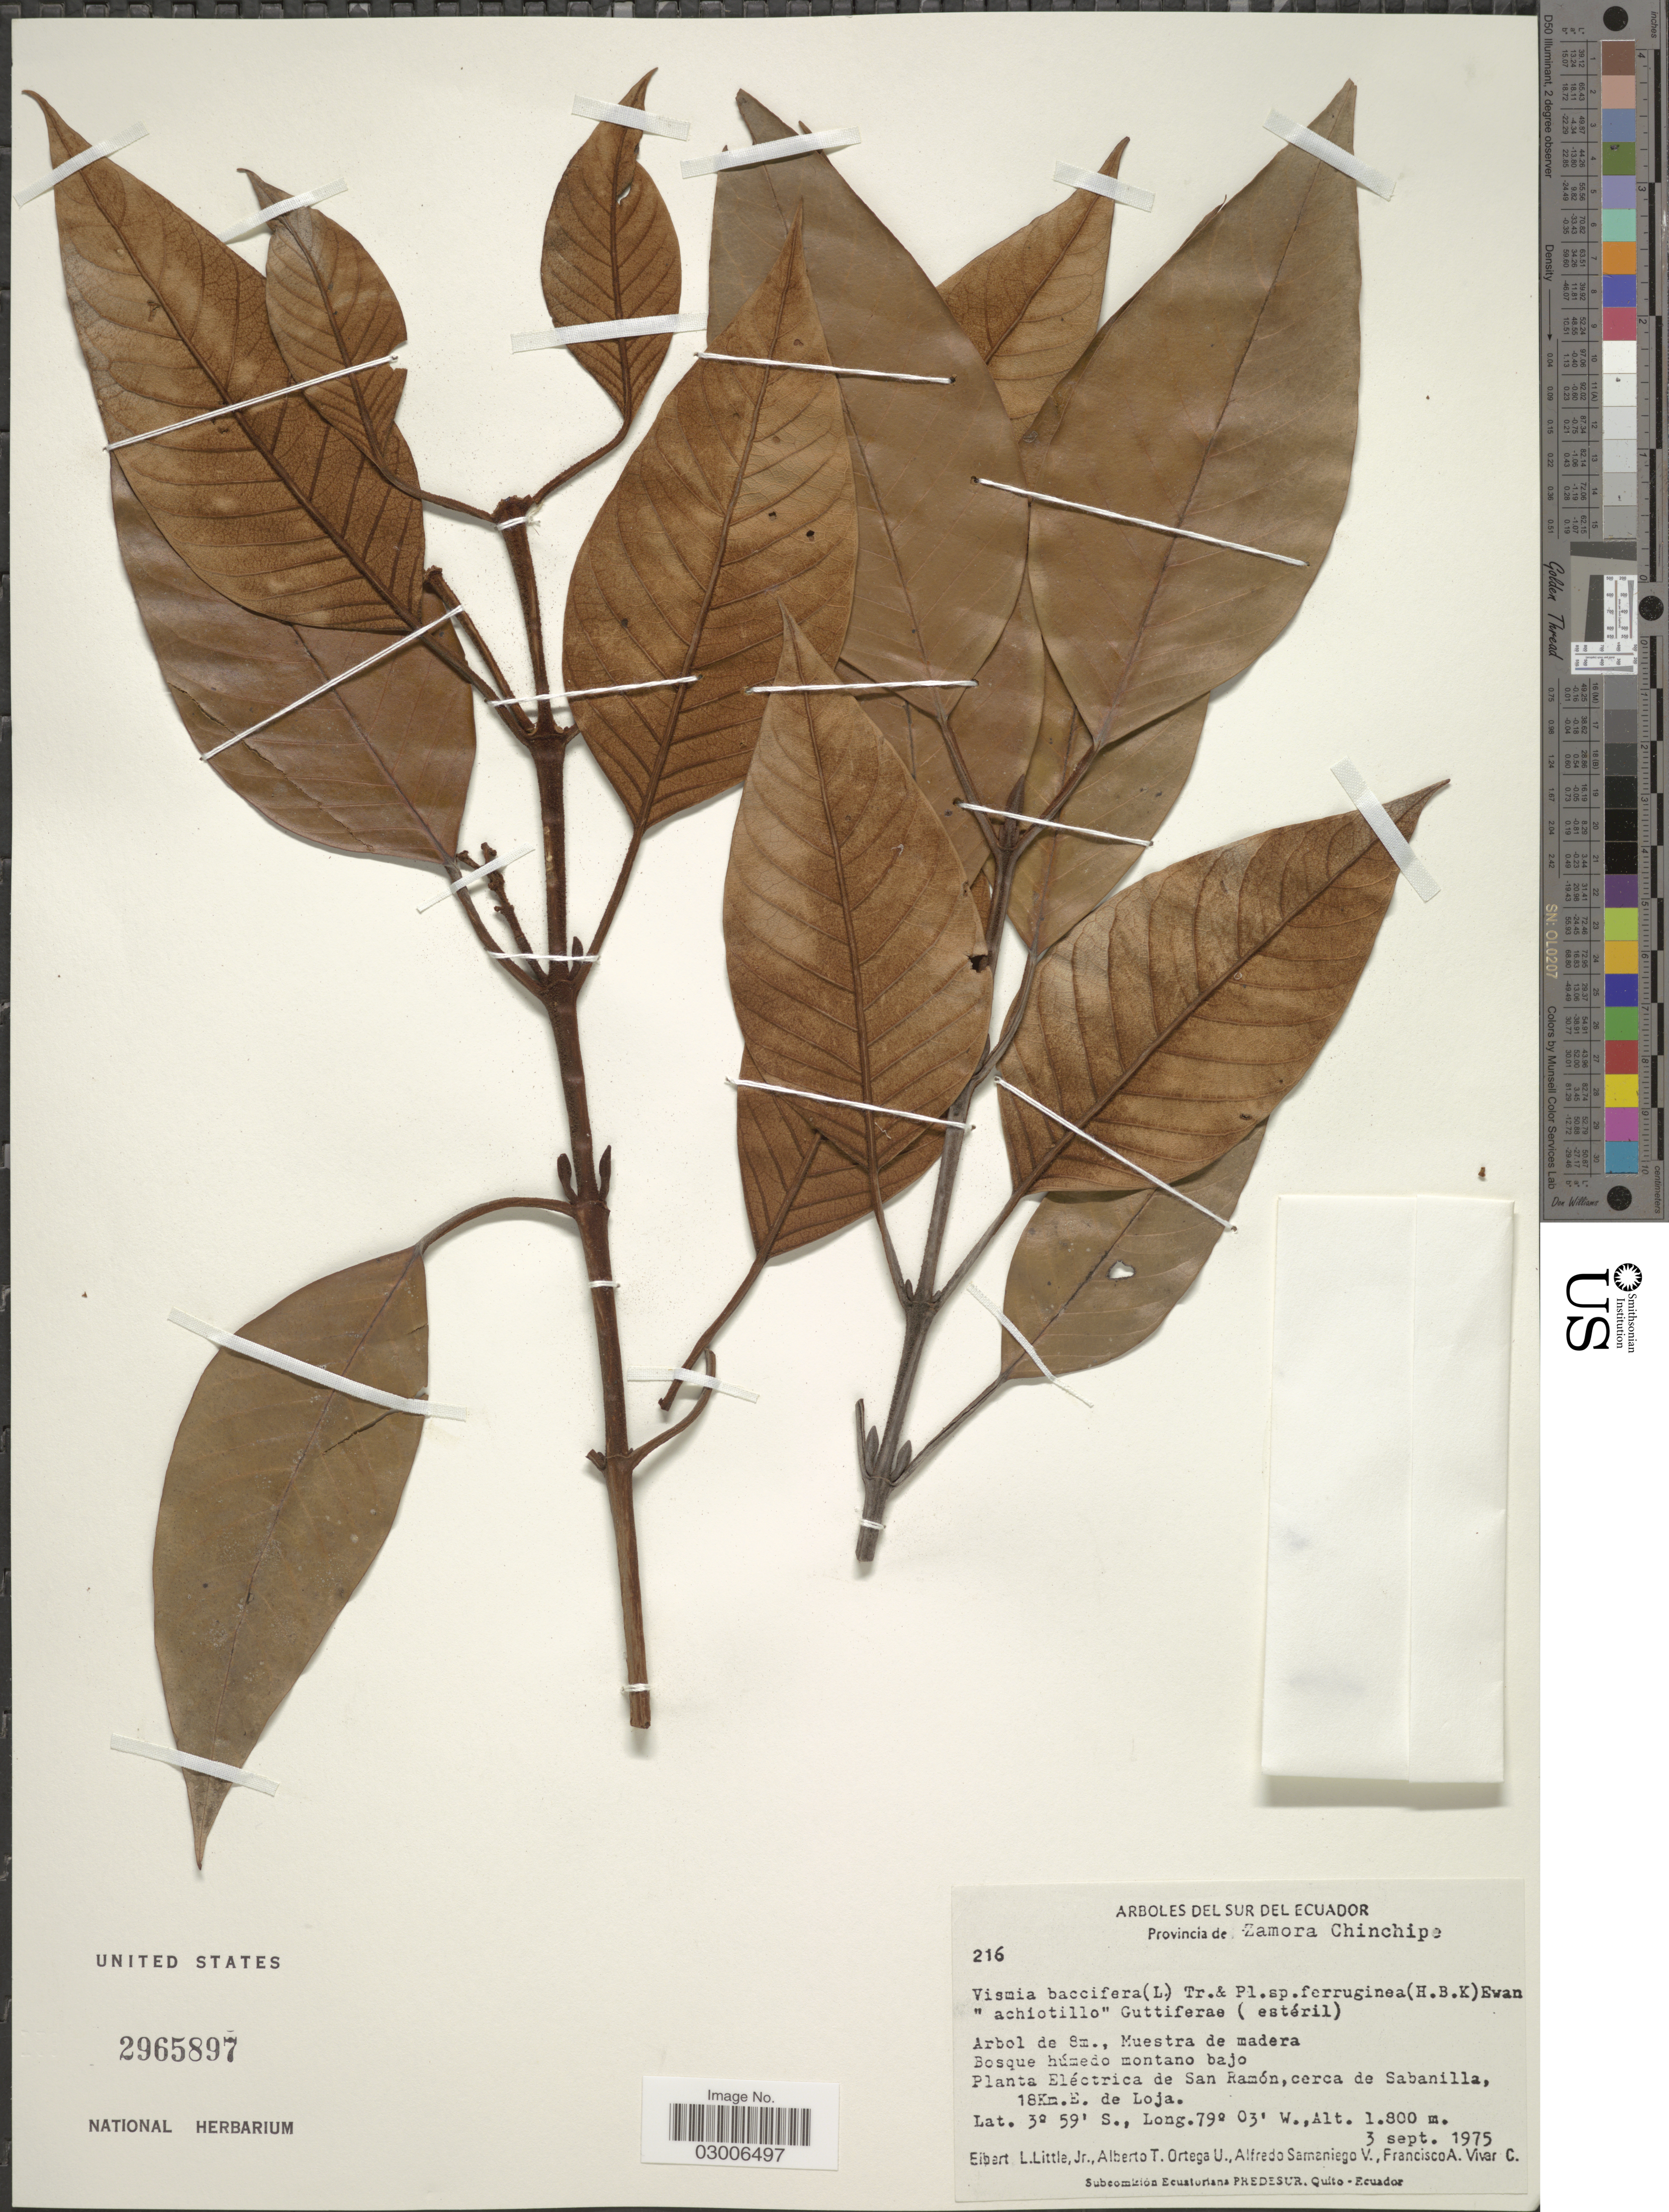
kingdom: Plantae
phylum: Tracheophyta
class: Magnoliopsida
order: Malpighiales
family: Hypericaceae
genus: Vismia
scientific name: Vismia baccifera subsp. dealbata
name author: (Kunth) Ewan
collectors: E. L. Little, A. T. Ortega U., A. V. Samaniego & F. A. Vivar C.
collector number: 216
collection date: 1975-09-03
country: Ecuador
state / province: Zamora-Chinchipe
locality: Planta Eléctrica de San Ramón, cerca de Sabanilla, 18Km. E. de Loja.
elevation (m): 1800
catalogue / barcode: US 2965897